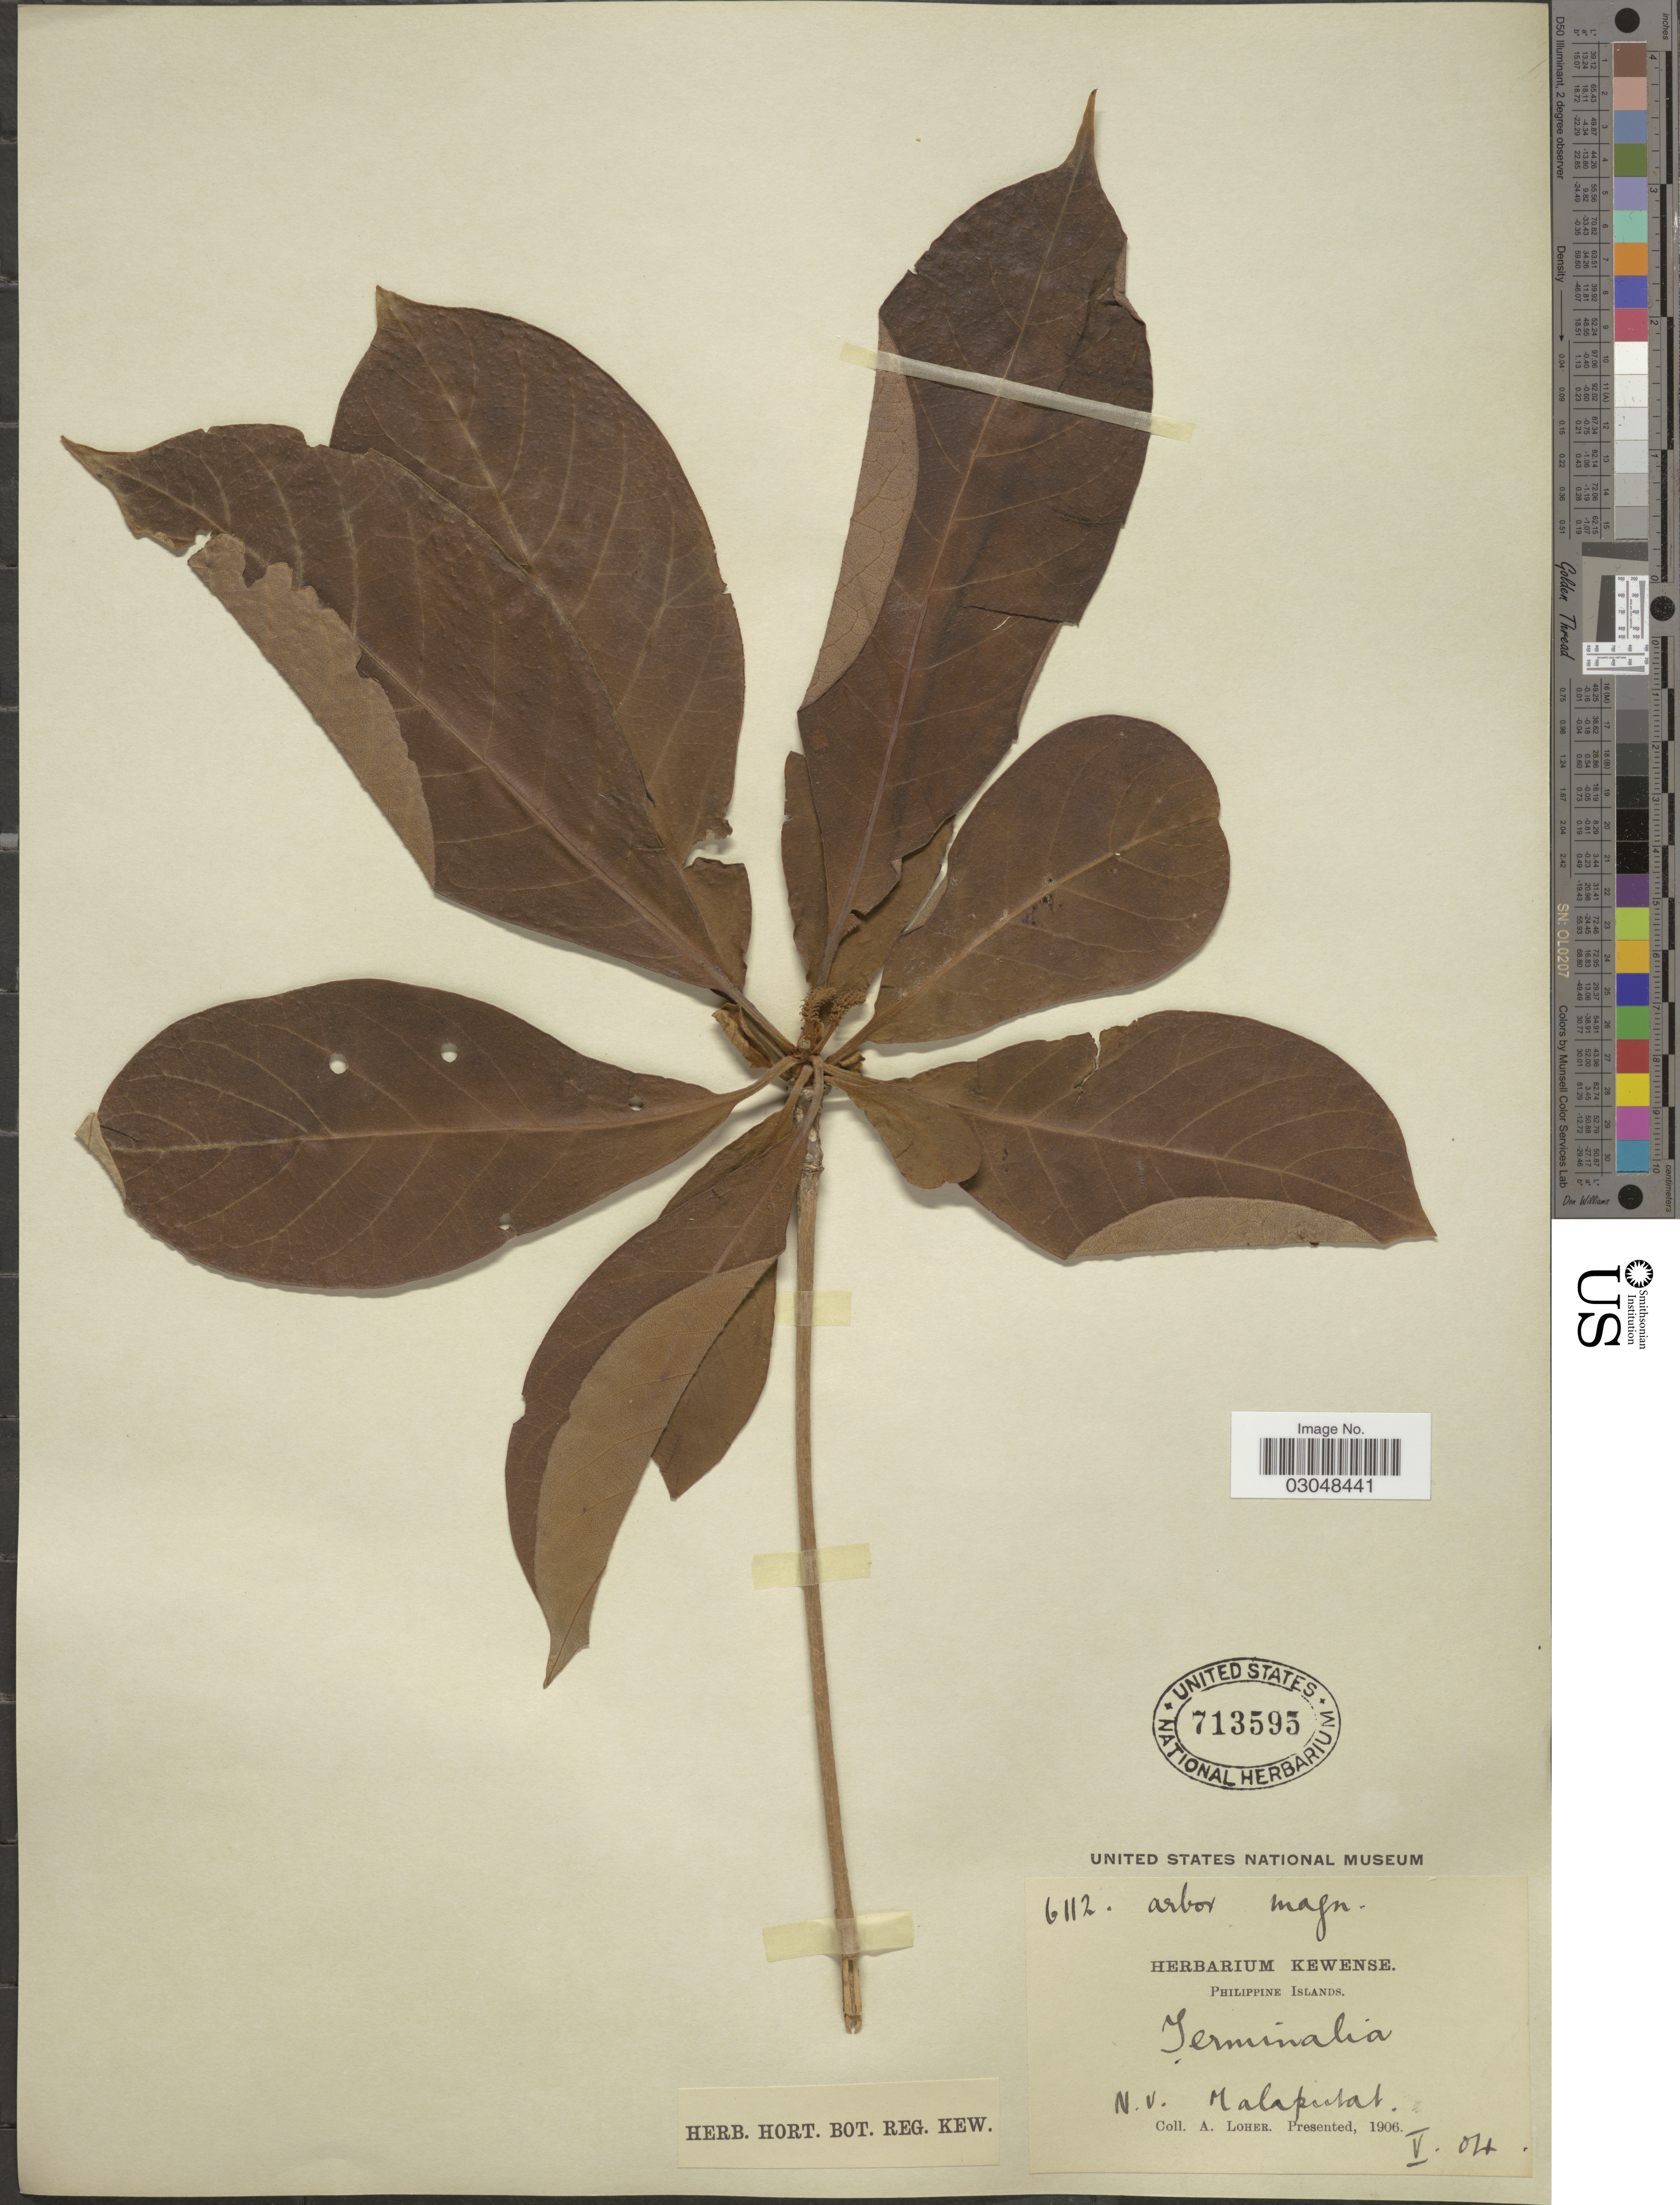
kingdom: Plantae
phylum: Tracheophyta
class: Magnoliopsida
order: Myrtales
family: Combretaceae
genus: Terminalia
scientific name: Terminalia blancoi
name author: Merr.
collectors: A. Loher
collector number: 6112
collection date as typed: Transcribed d/m/y: /5/21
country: Philippines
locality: Philippine Islands. N.V. Malaputat.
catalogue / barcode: US 713595